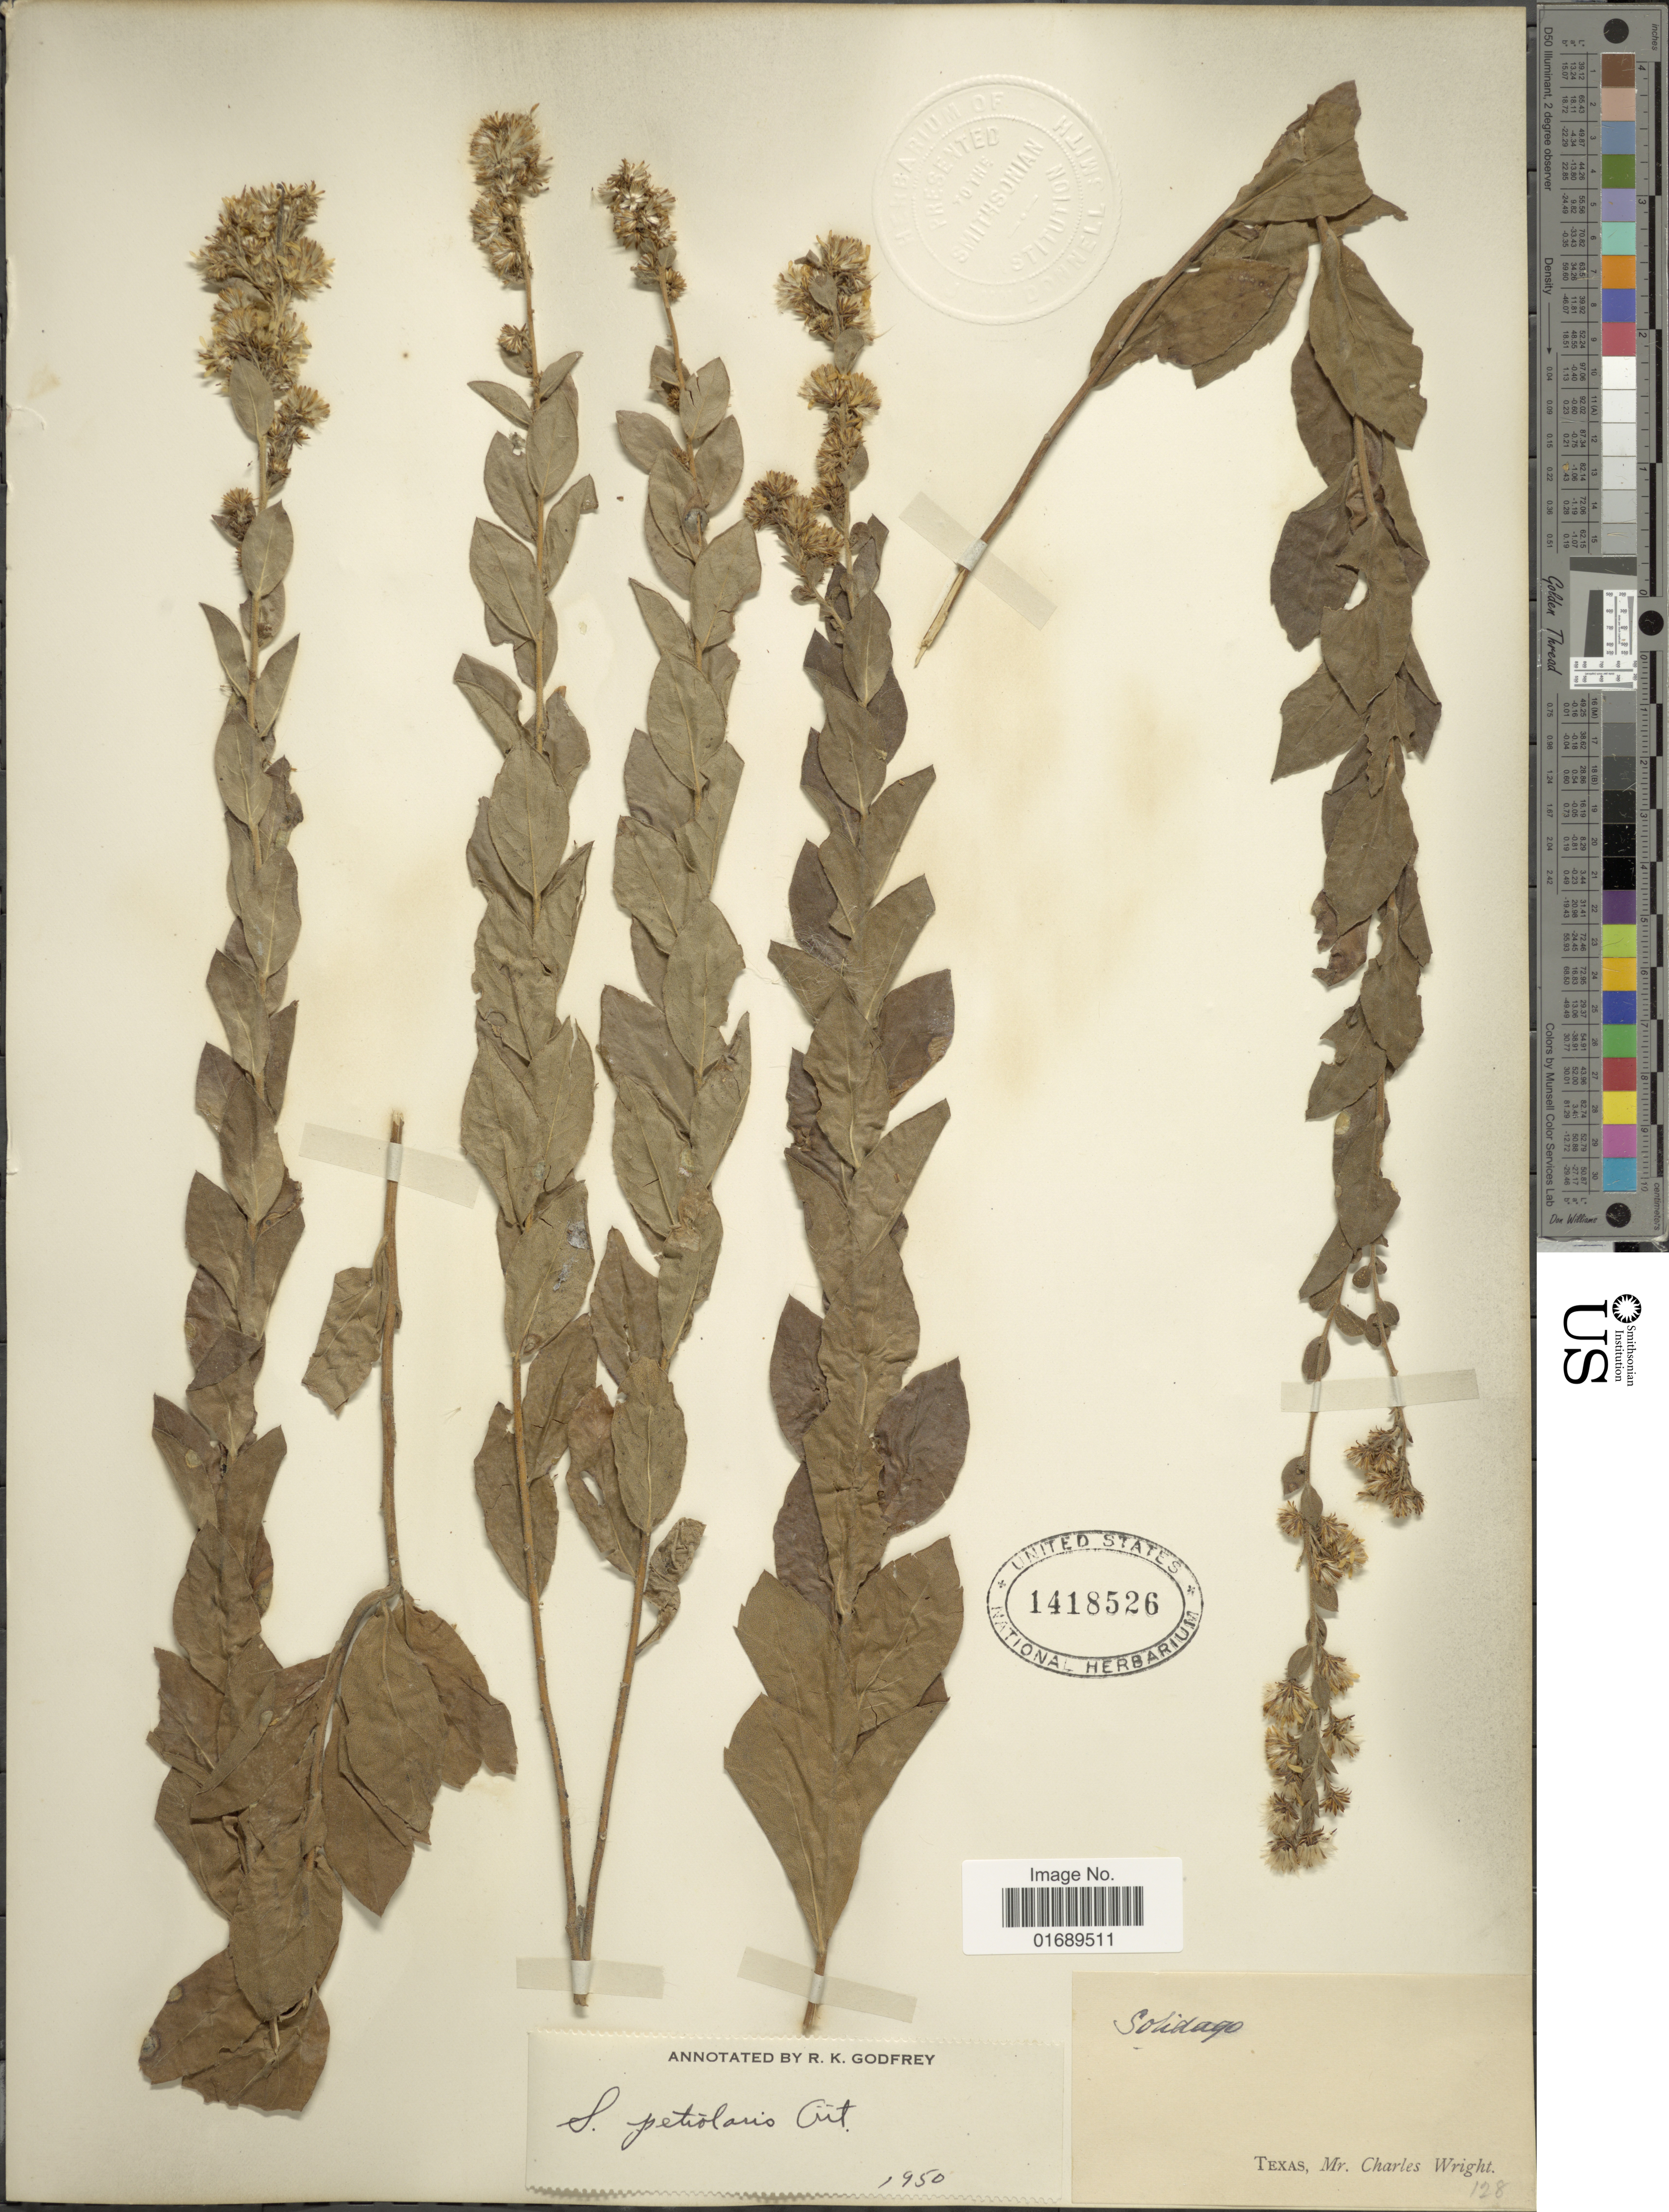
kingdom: Plantae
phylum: Tracheophyta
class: Magnoliopsida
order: Asterales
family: Asteraceae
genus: Solidago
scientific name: Solidago petiolaris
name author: Aiton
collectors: C. Wright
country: United States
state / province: Texas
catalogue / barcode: US 1418526